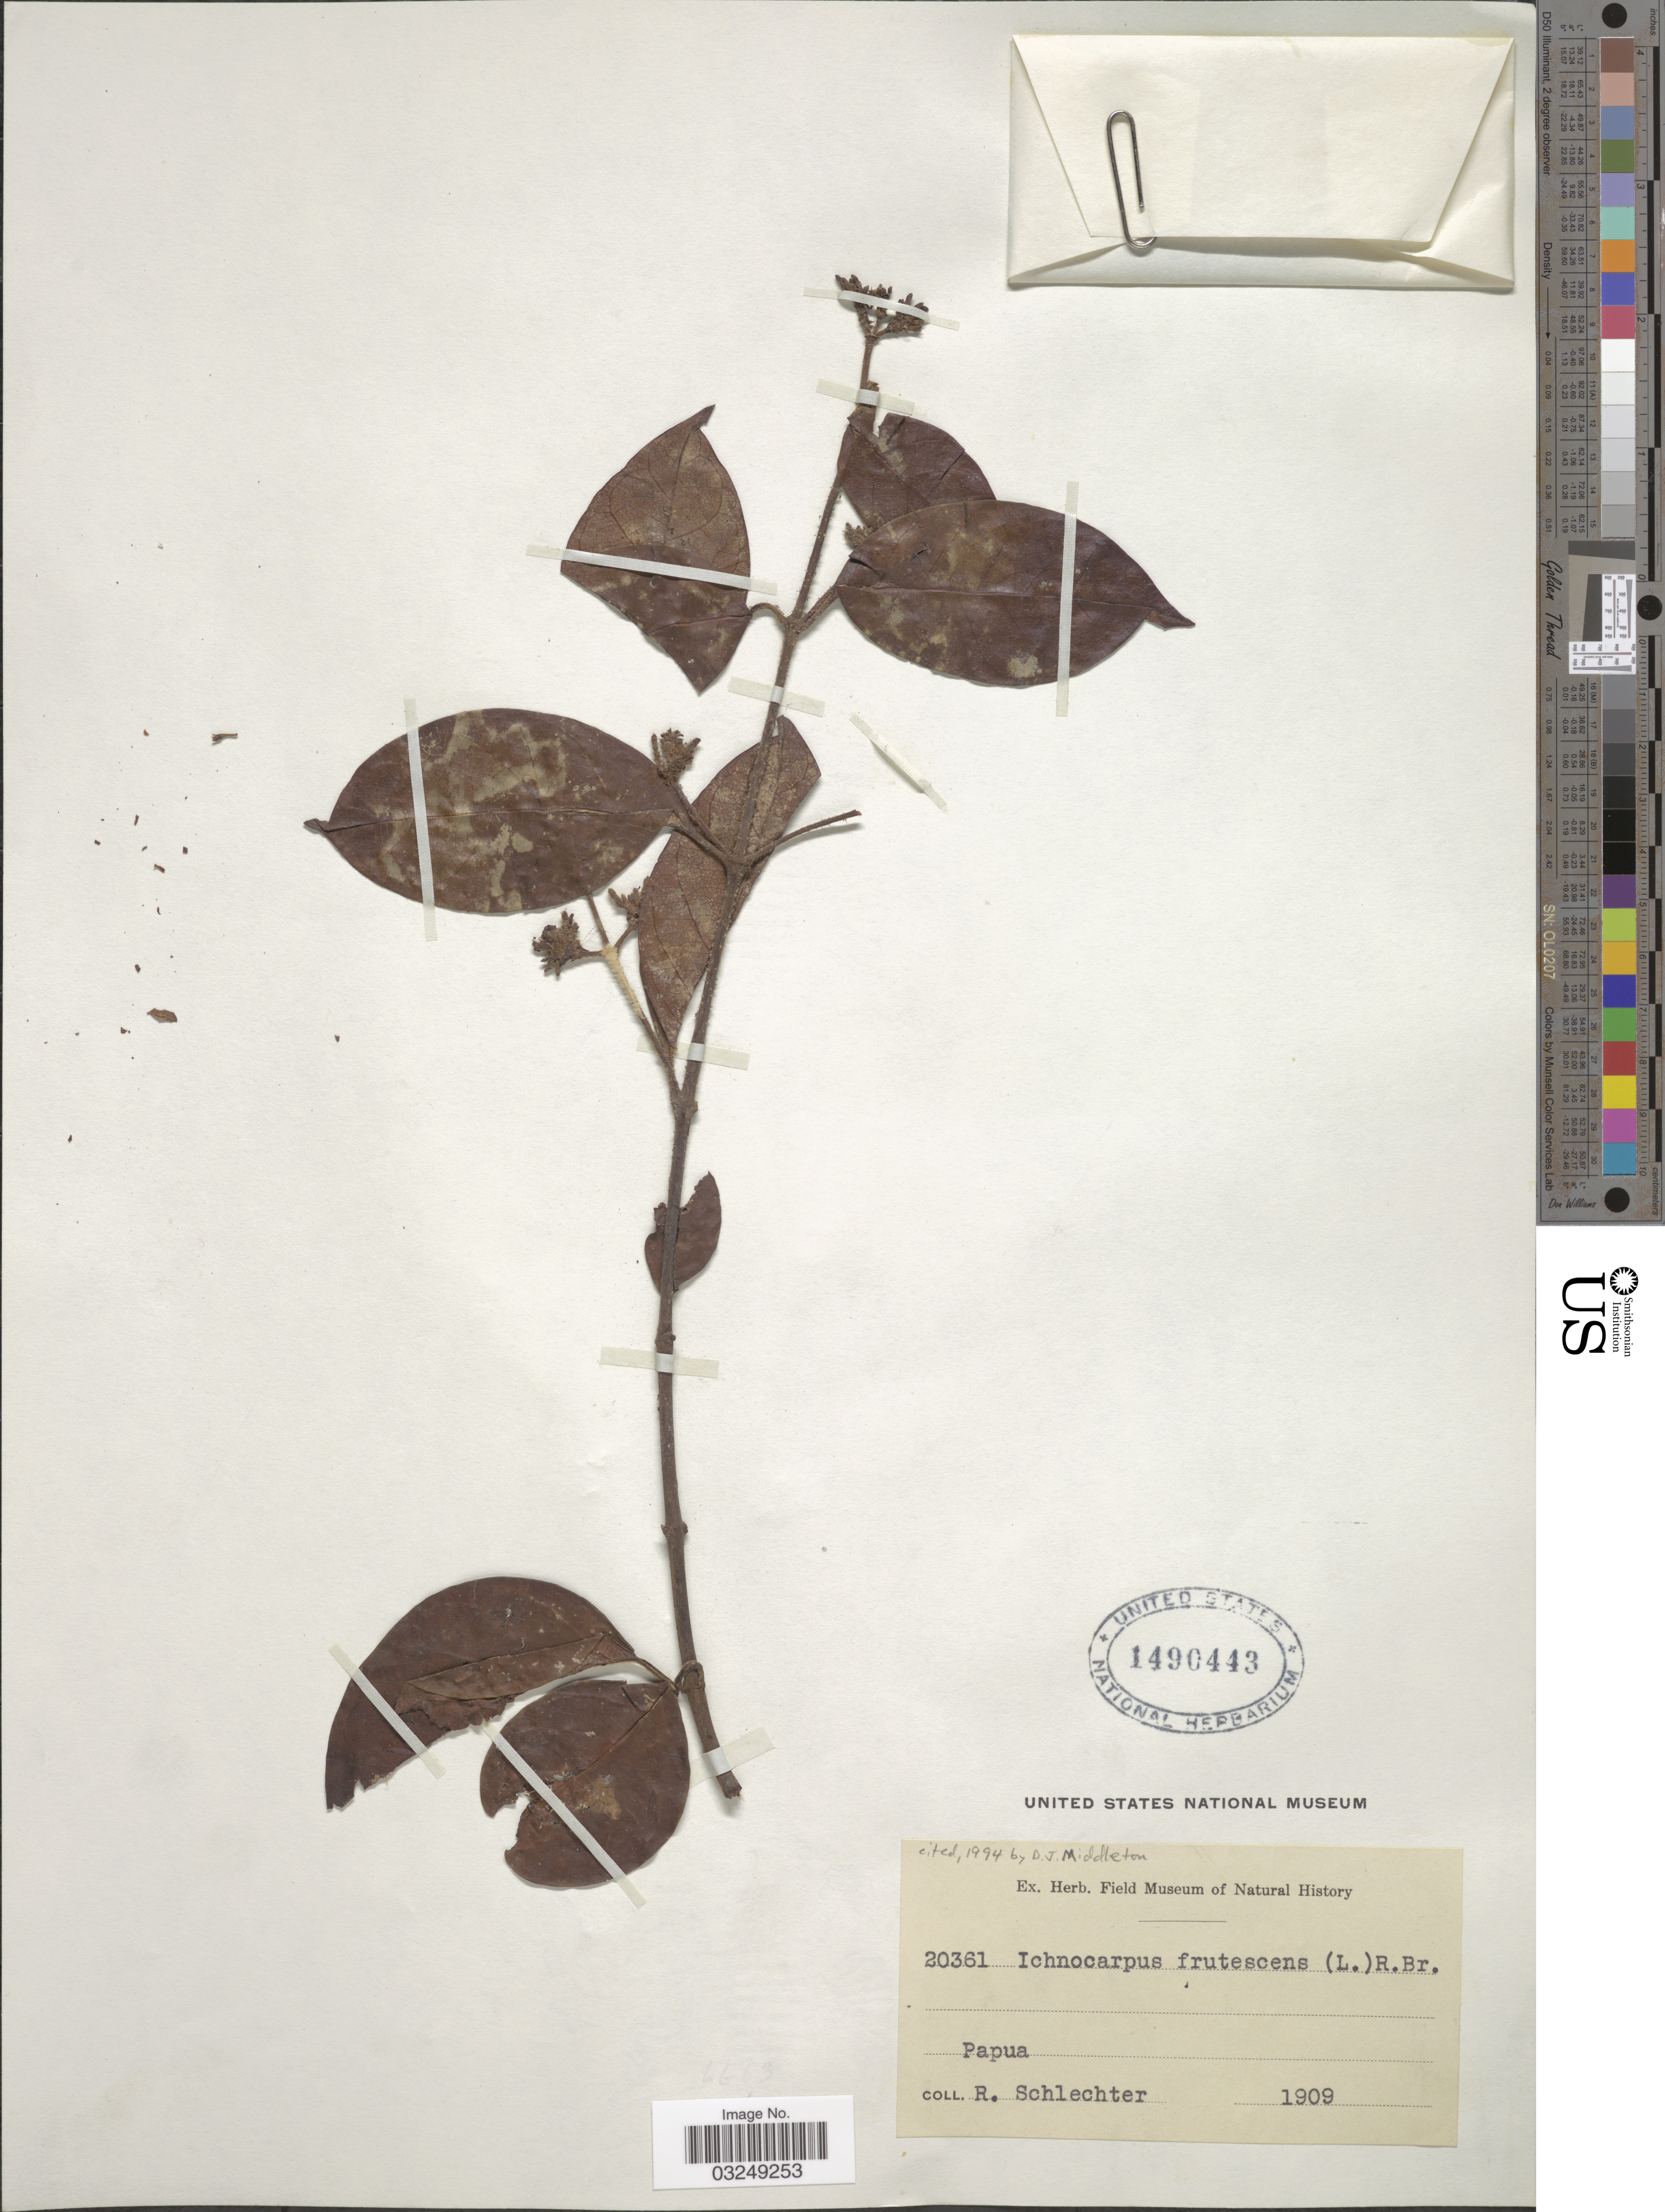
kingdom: Plantae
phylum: Tracheophyta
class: Magnoliopsida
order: Gentianales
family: Apocynaceae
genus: Ichnocarpus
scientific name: Ichnocarpus frutescens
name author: (L.) W.T. Aiton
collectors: F. R. R. Schlechter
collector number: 20361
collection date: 1909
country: Papua New Guinea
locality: Papua.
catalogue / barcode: US 1490443